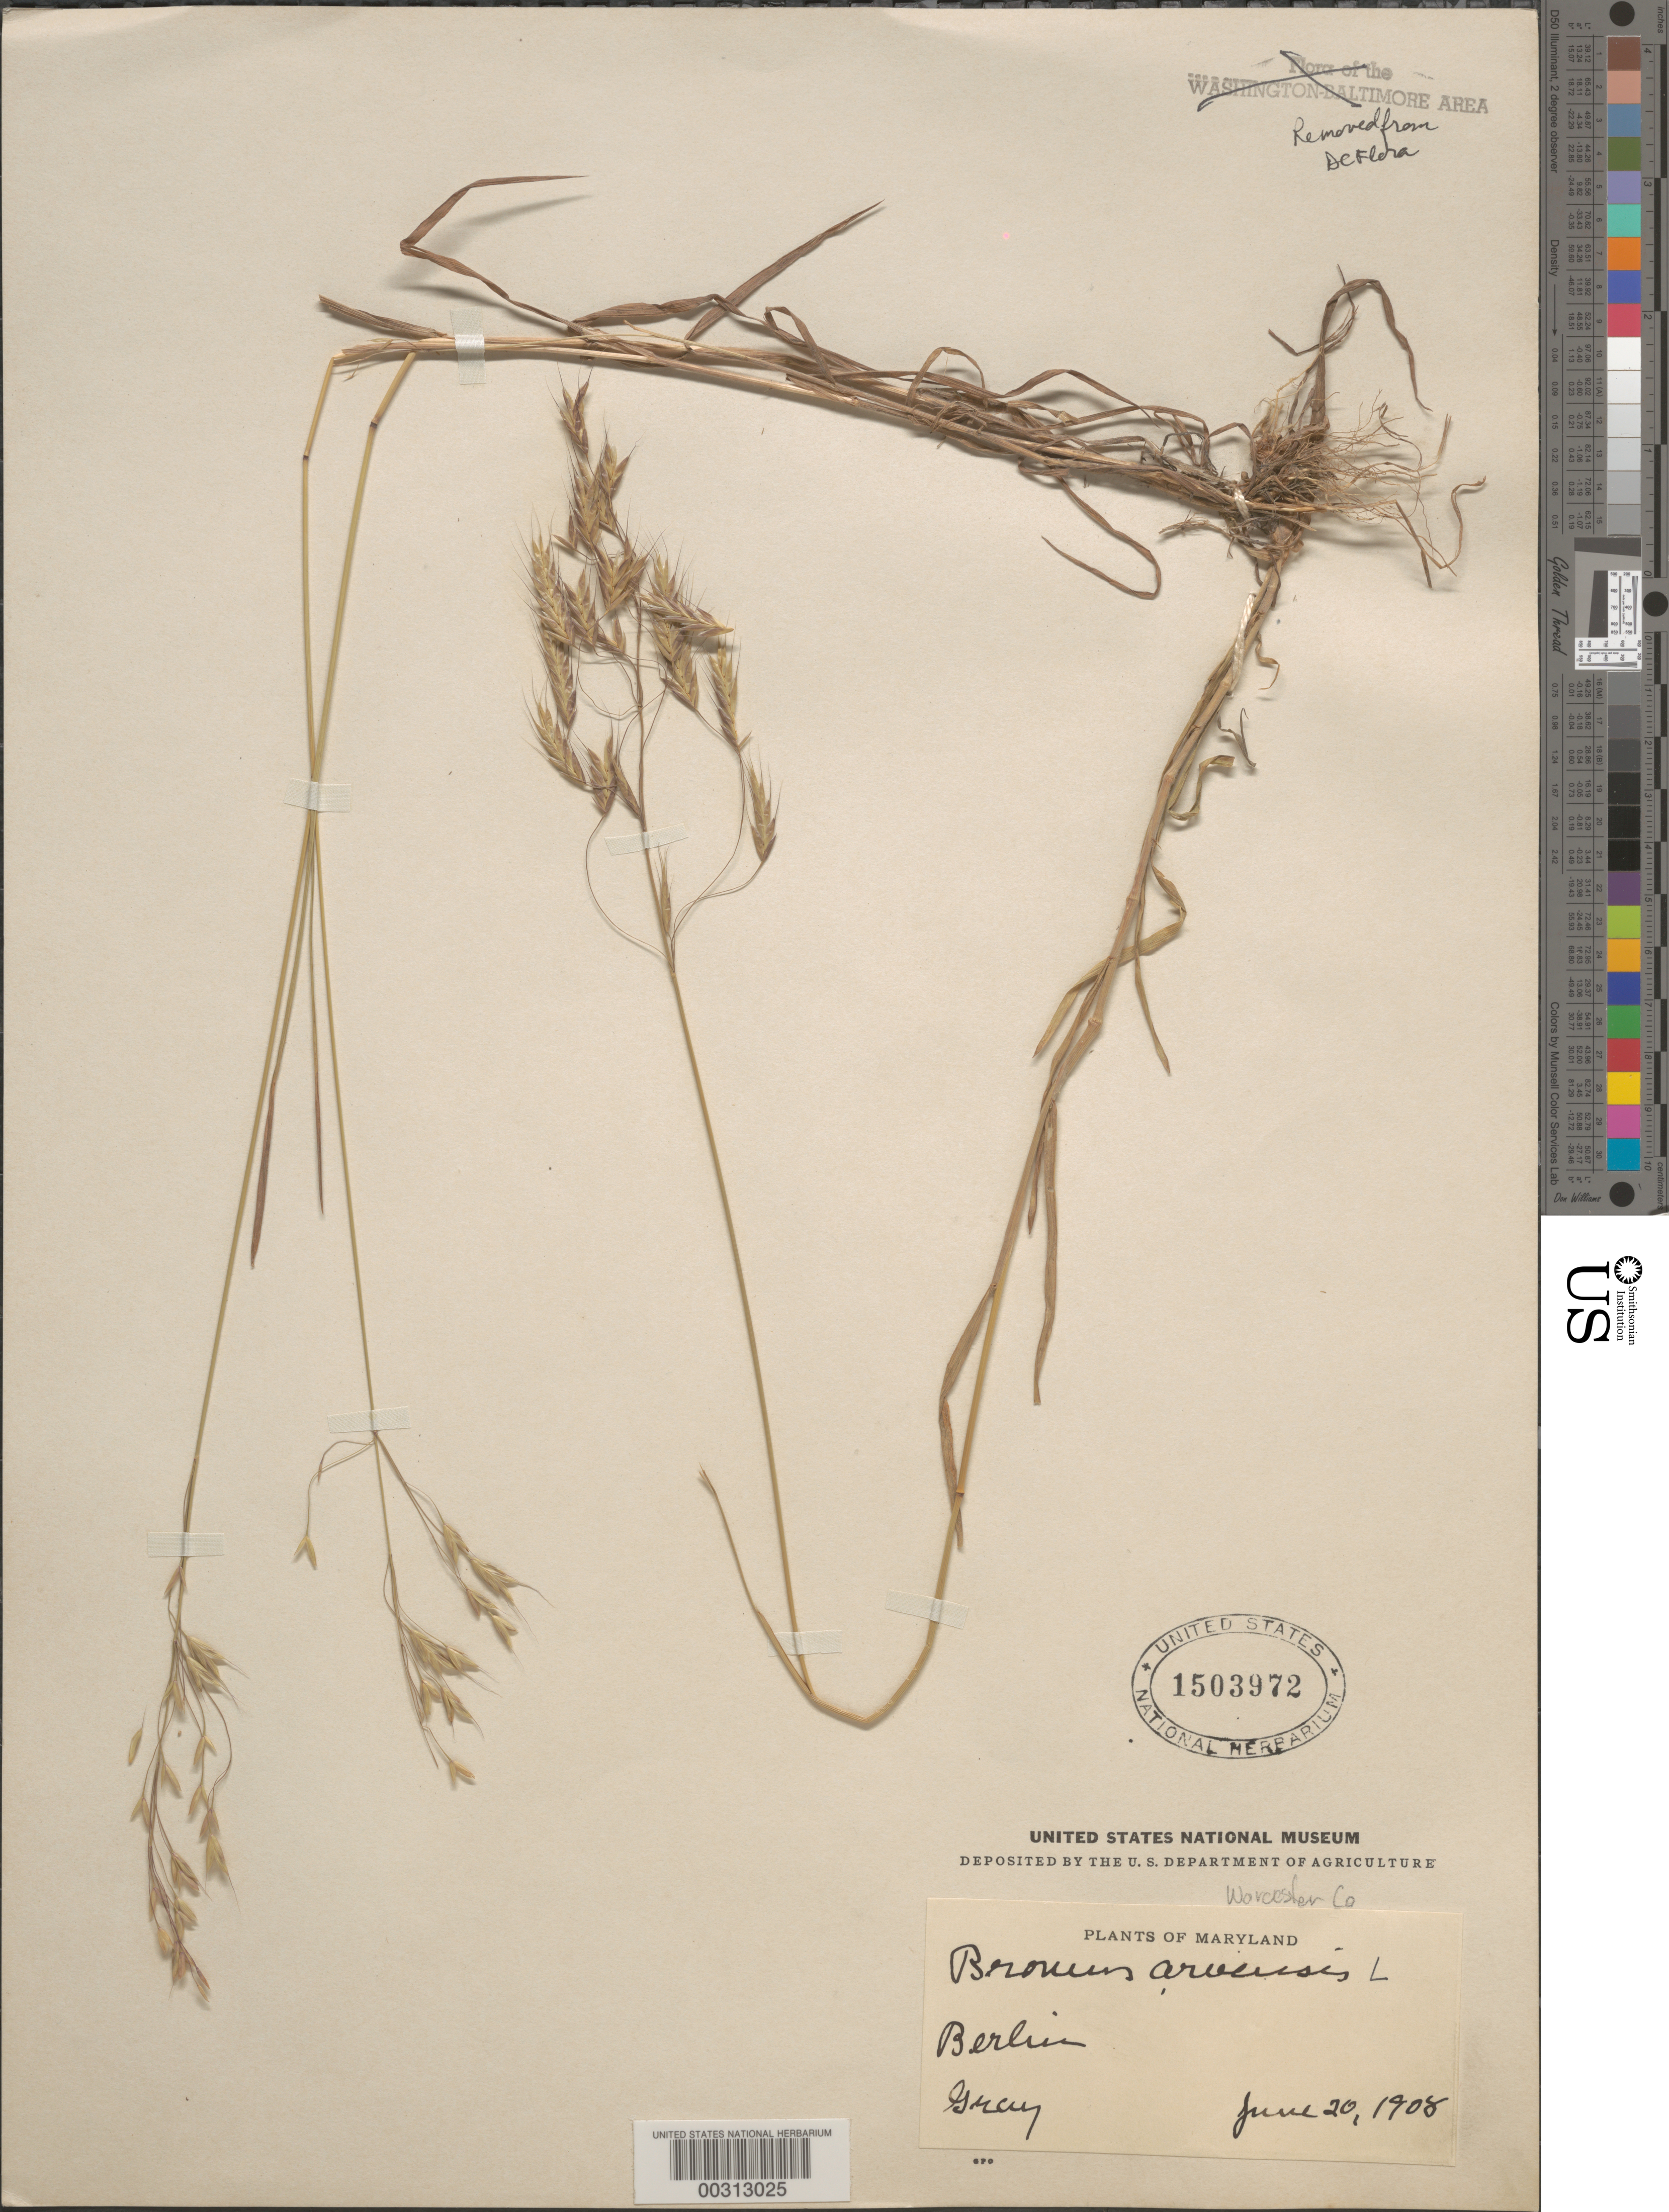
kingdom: Plantae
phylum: Tracheophyta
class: Liliopsida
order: Poales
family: Poaceae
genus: Bromus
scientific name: Bromus arvensis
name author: L.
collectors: -- Gray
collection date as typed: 20 Jun 1908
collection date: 1908-06-20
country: United States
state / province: Maryland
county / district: Worcester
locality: Berlin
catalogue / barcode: US 1503972